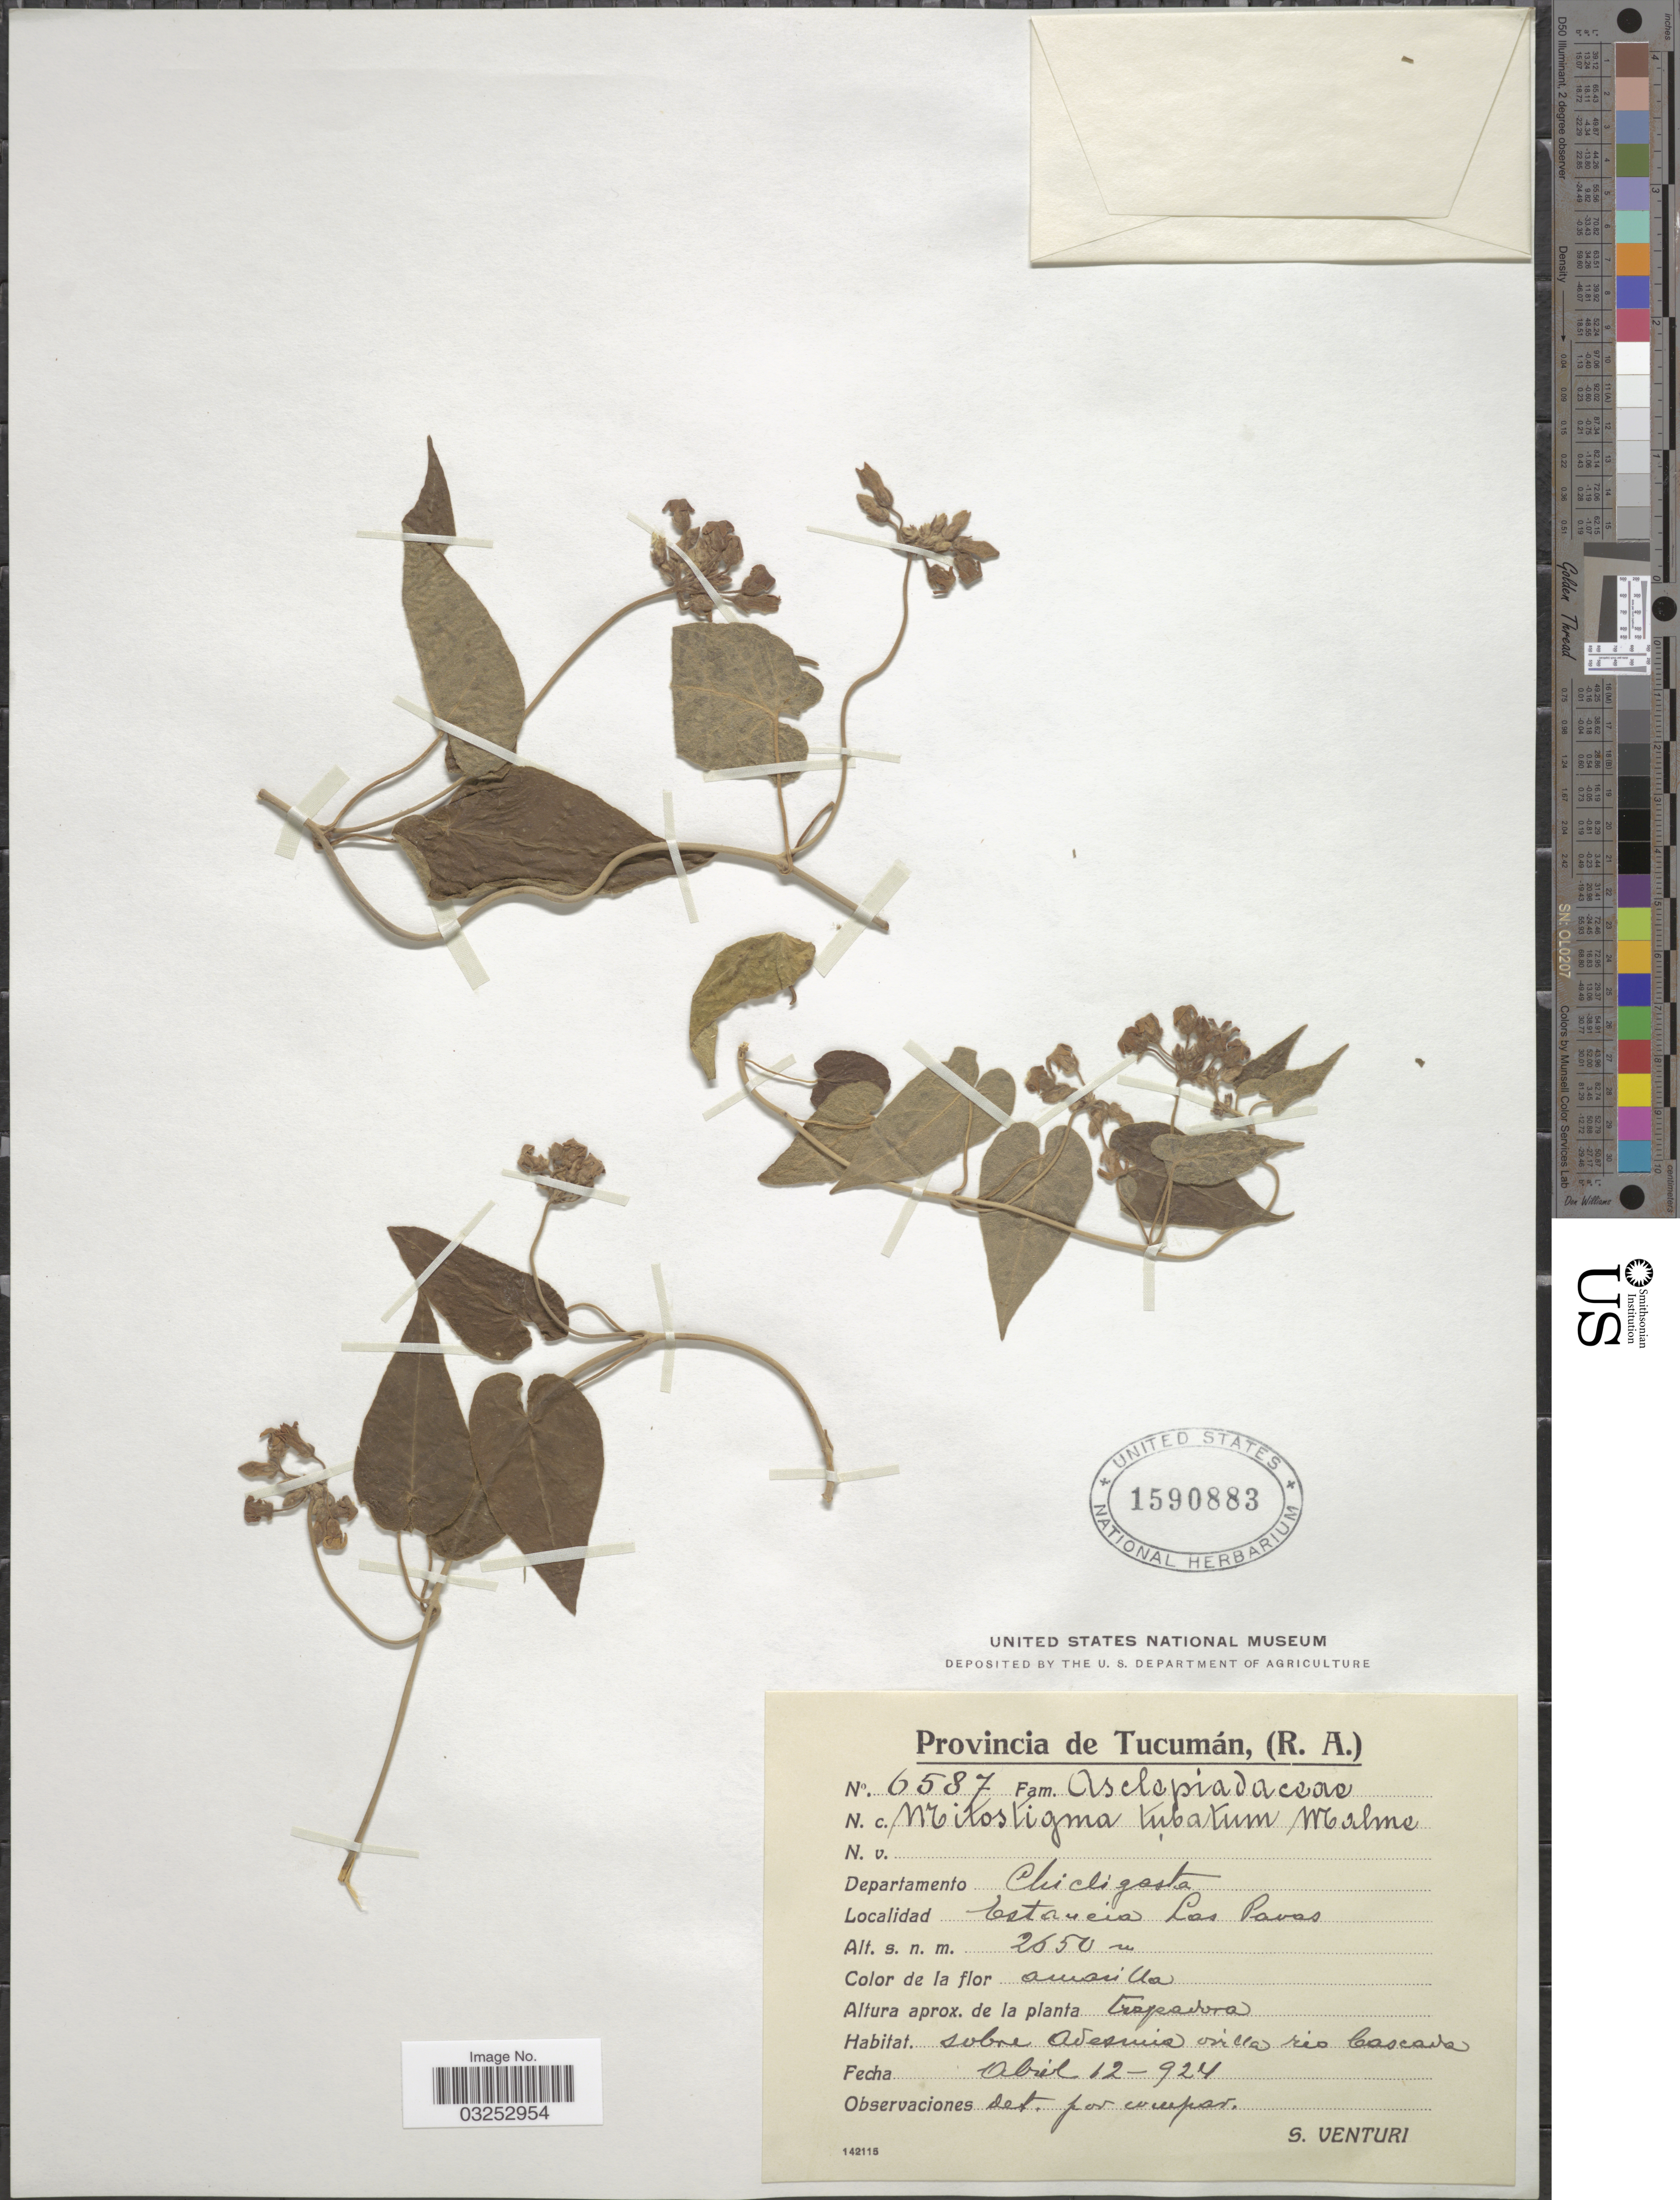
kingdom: Plantae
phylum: Tracheophyta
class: Magnoliopsida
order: Gentianales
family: Apocynaceae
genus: Mitostigma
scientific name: Mitostigma tubatum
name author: Malme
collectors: S. Venturi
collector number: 6587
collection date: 1924-04-12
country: Argentina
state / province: Tucuman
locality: Provincia de Tucumán, (R.A.) Departamento Chicligasta, Estancia Las Pavas.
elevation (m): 2650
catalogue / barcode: US 1590883